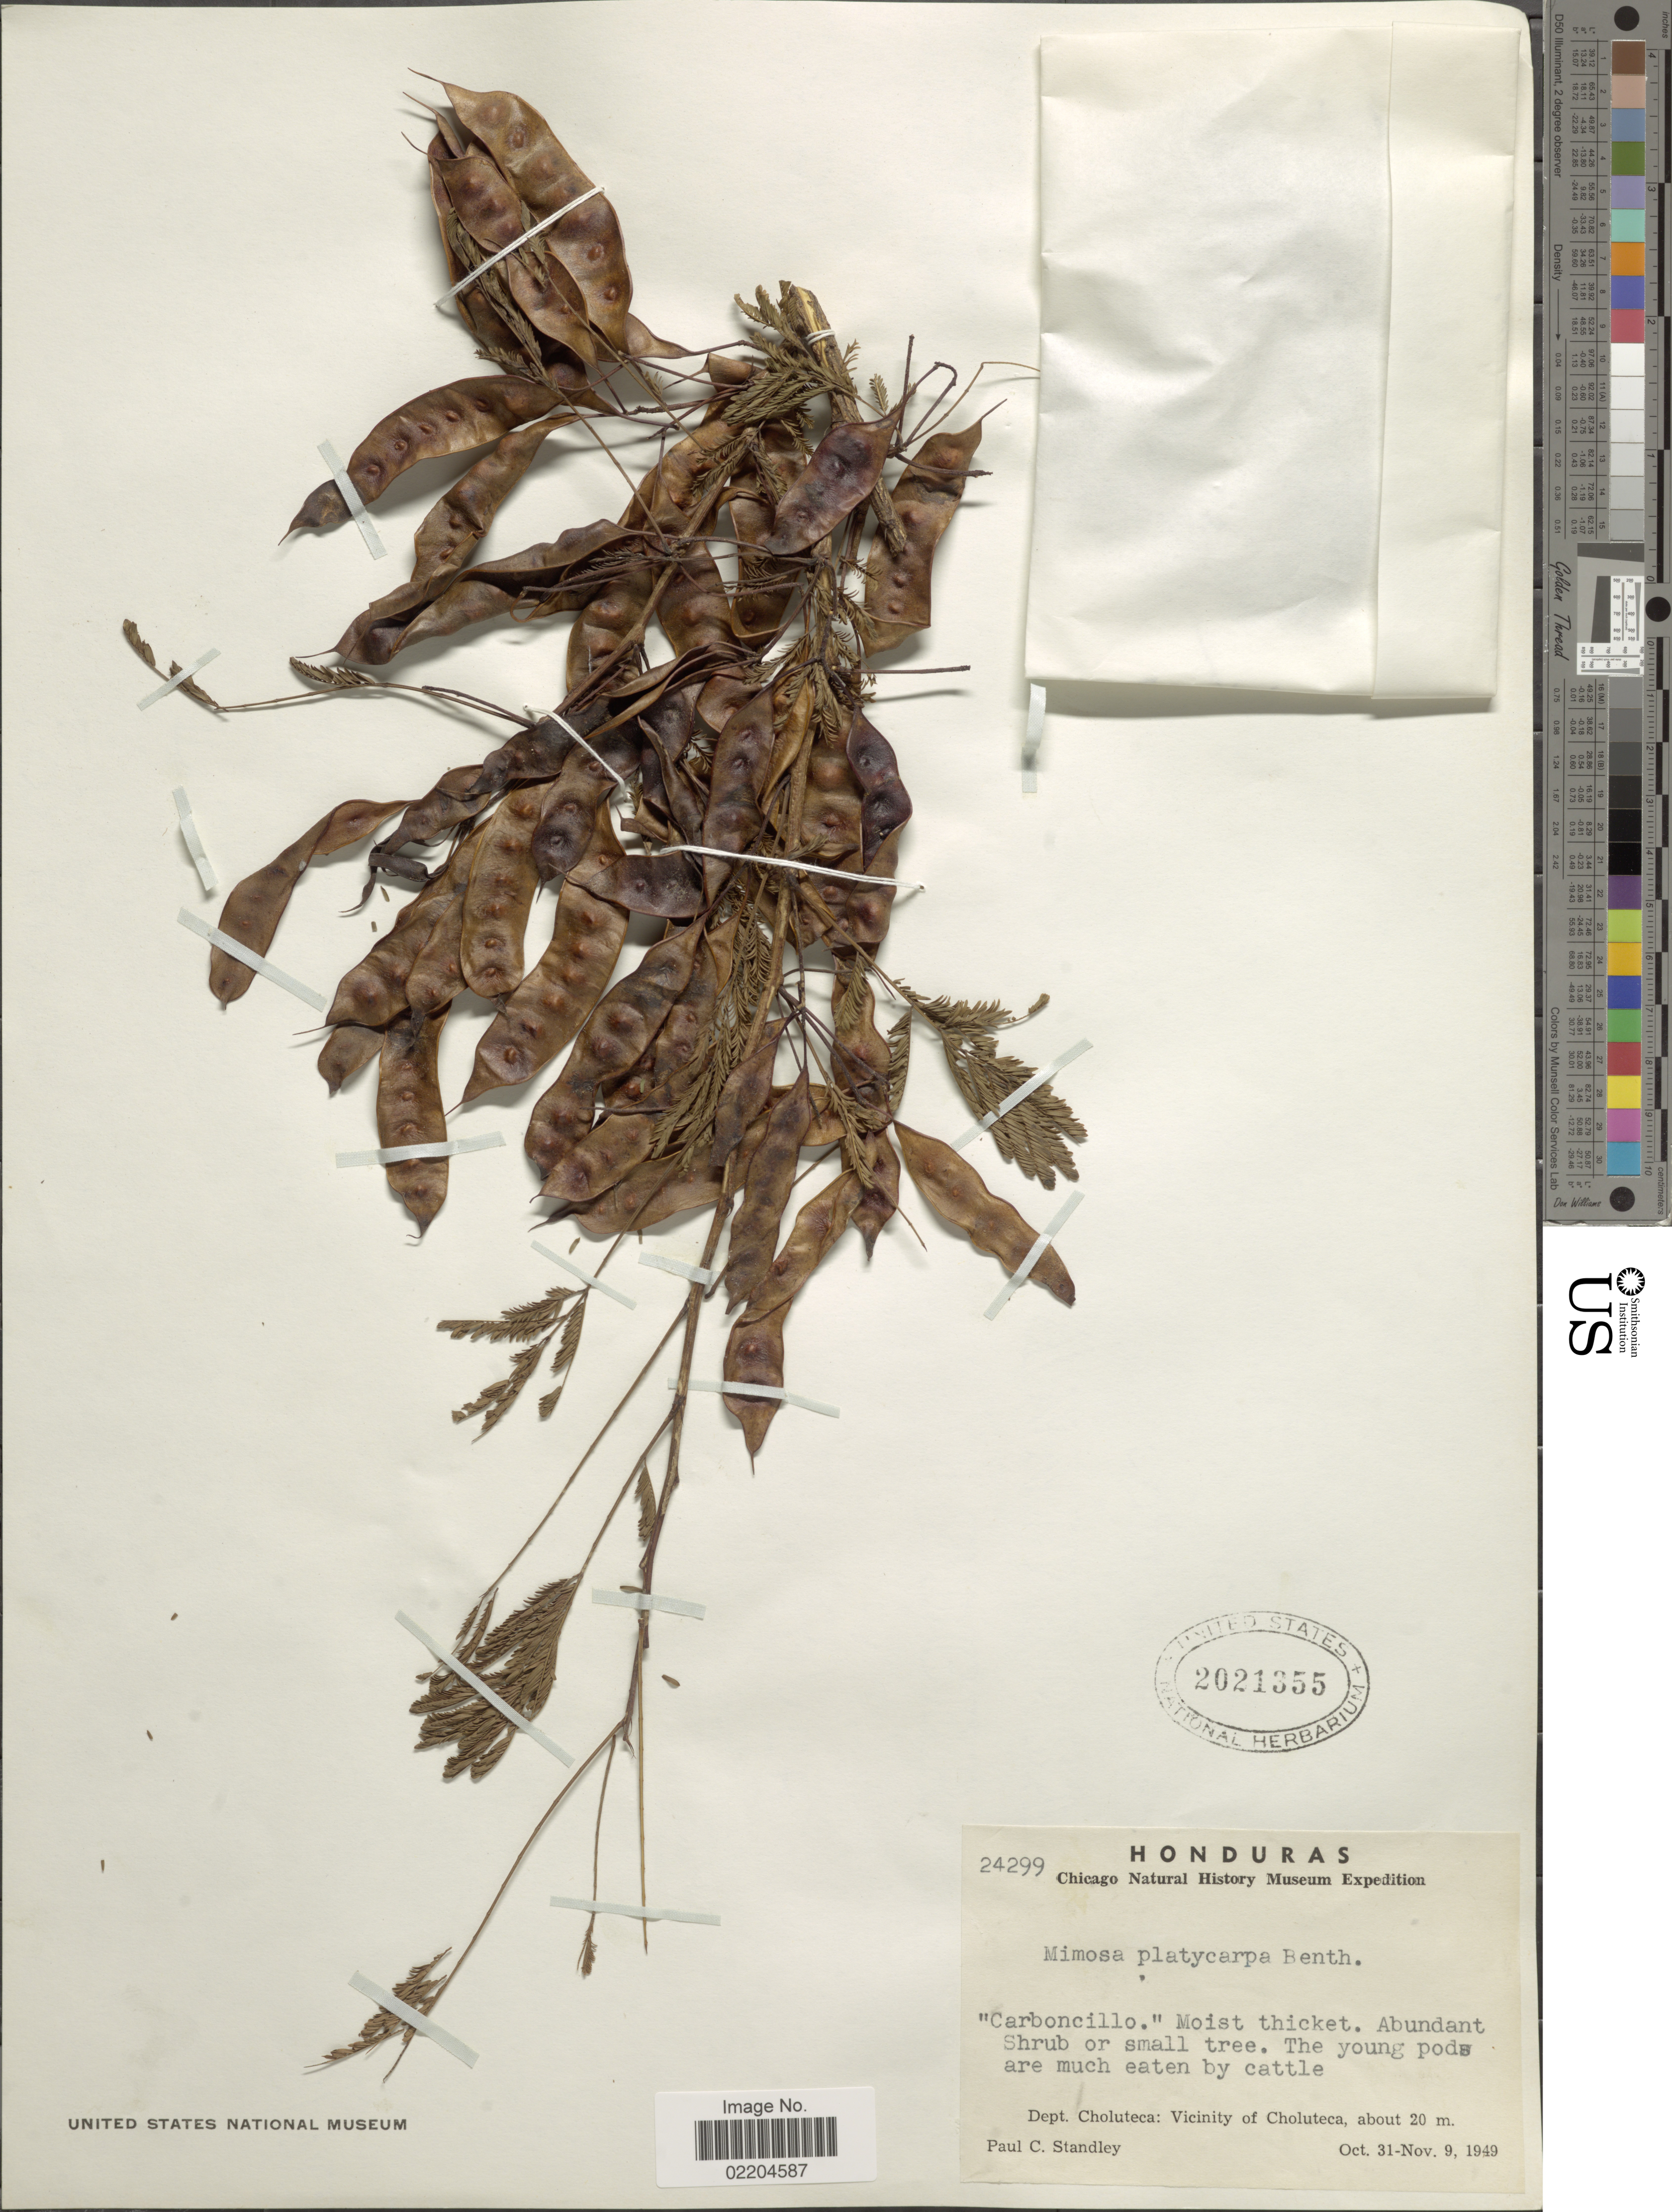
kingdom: Plantae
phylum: Tracheophyta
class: Magnoliopsida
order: Fabales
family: Fabaceae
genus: Mimosa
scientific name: Mimosa platycarpa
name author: Benth.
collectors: P. C. Standley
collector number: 24299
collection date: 1949-10-31/1949-11-09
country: Honduras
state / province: Choluteca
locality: Dept. Choluteca: Vicinity of Choluteca.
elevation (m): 20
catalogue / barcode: US 2021355